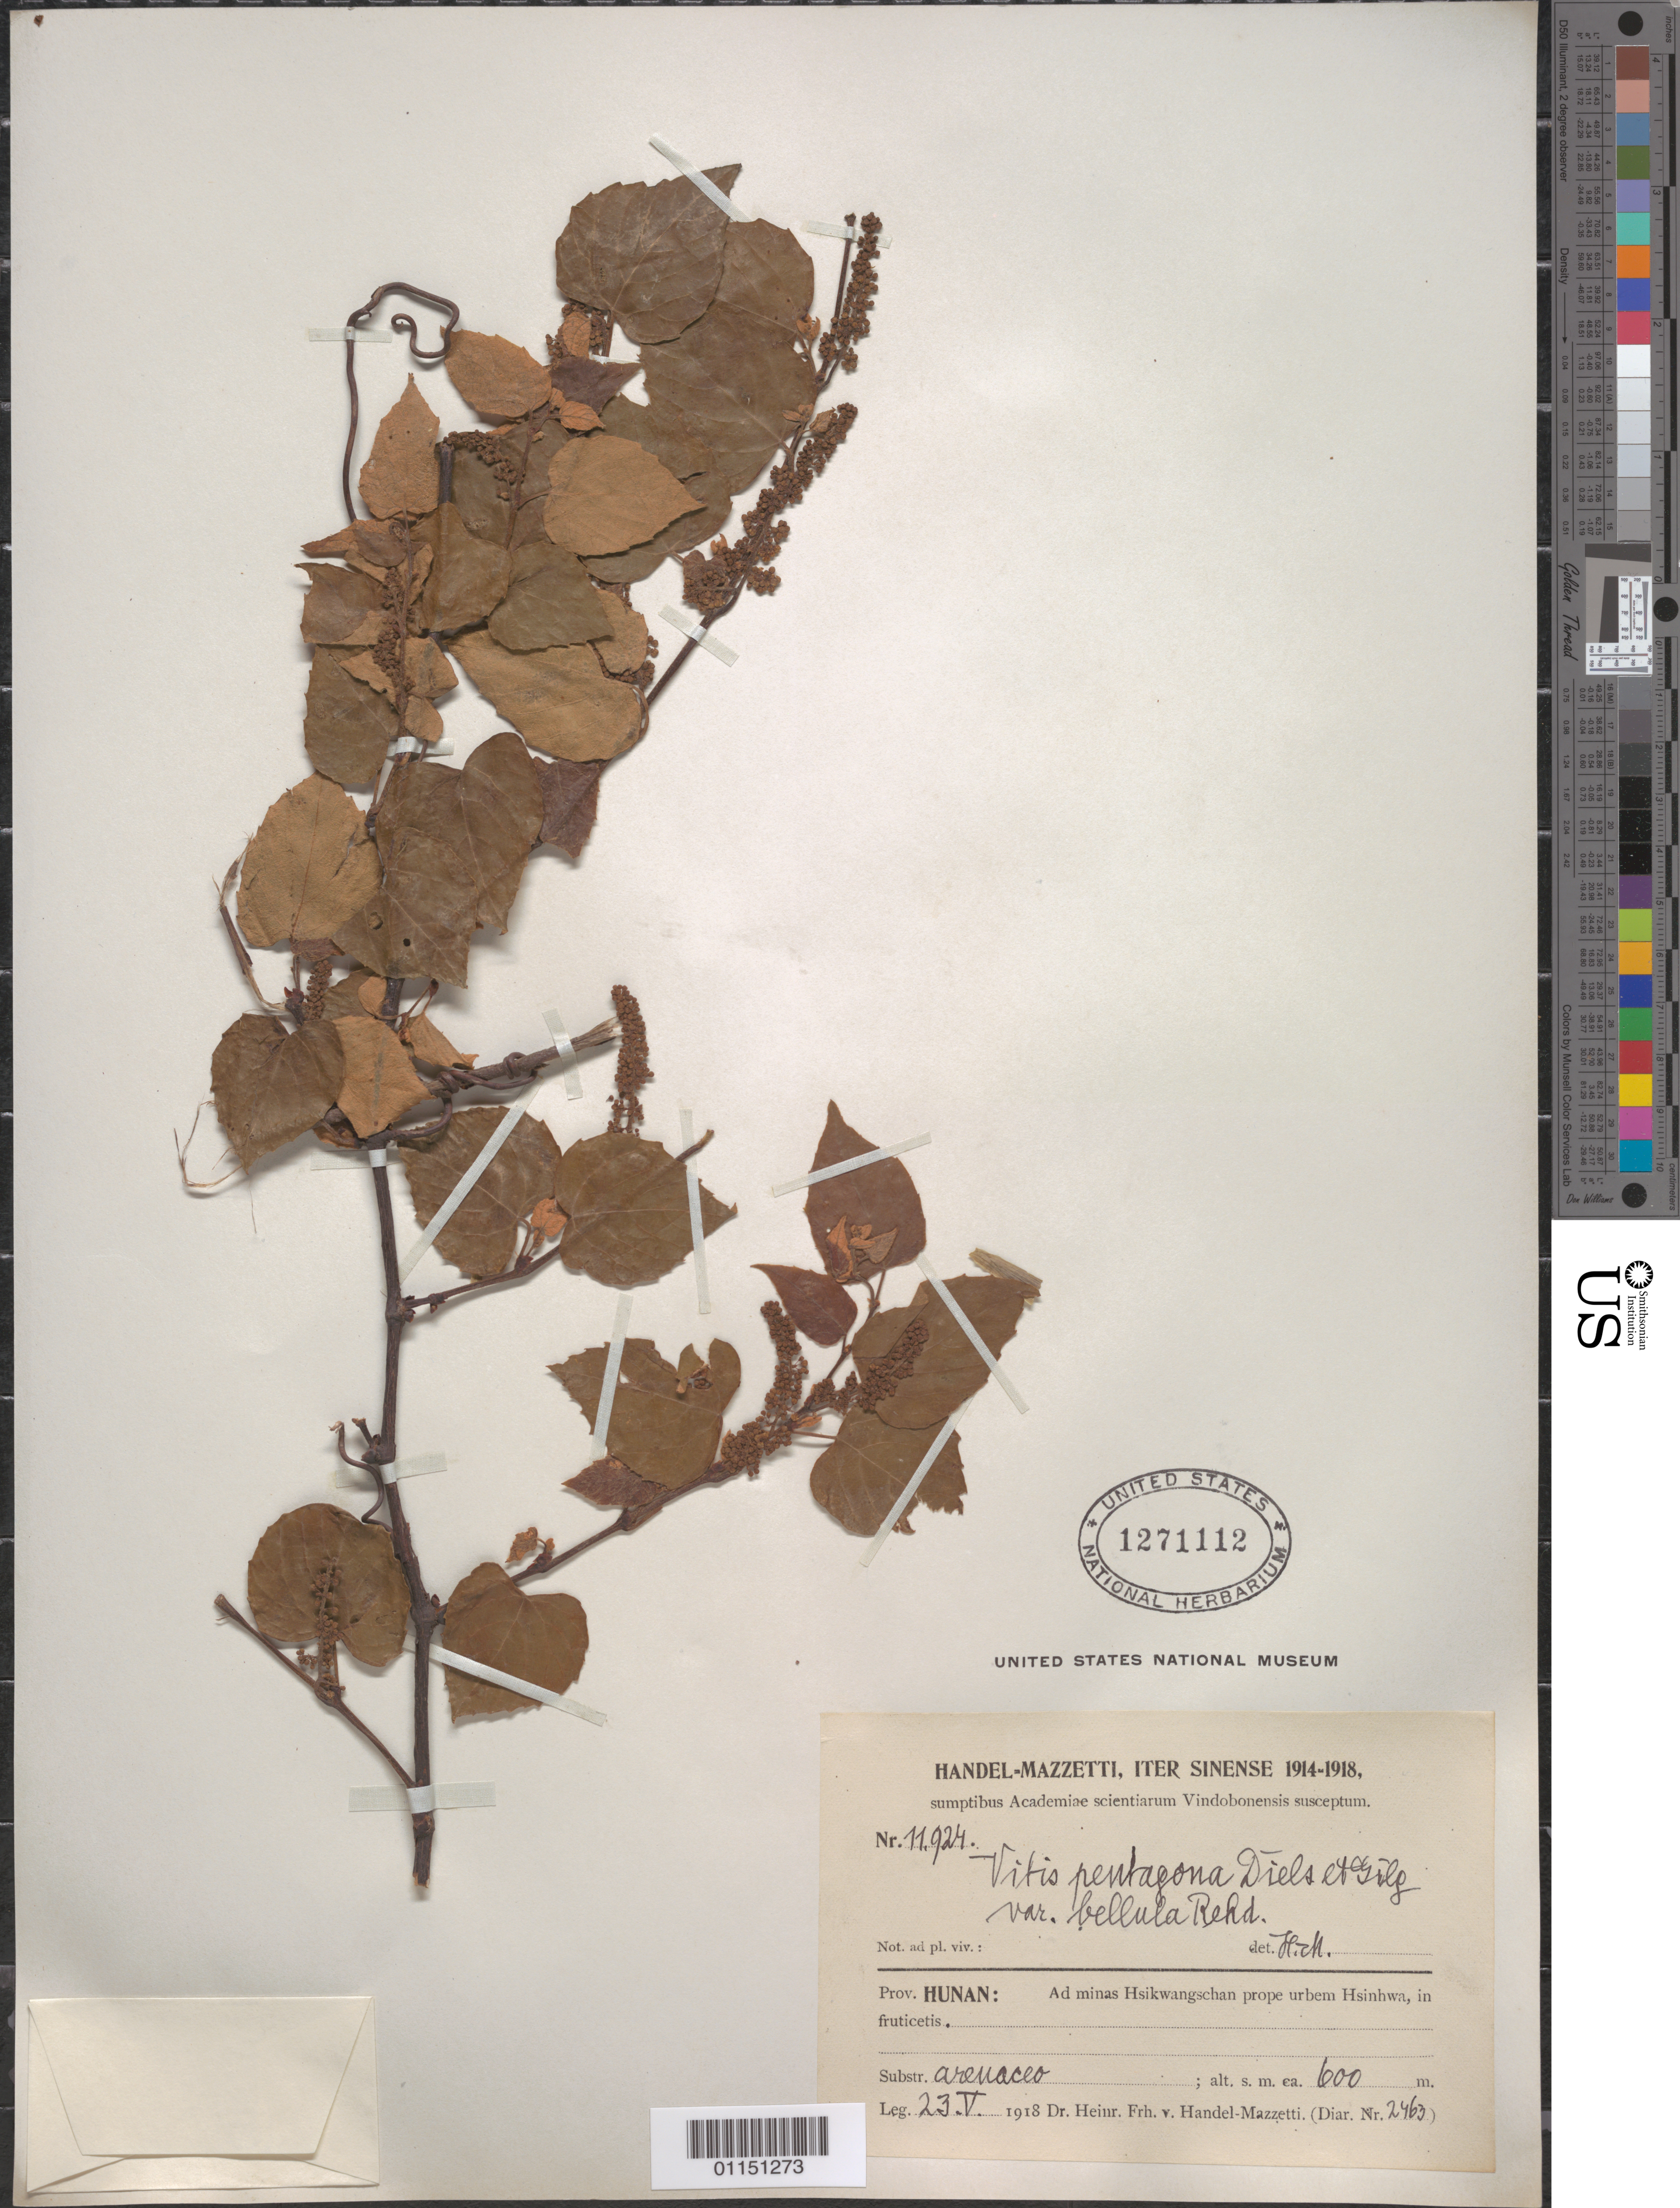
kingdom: Plantae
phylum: Tracheophyta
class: Magnoliopsida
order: Vitales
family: Vitaceae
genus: Vitis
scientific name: Vitis quinquangularis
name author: Rehder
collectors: H. Handel-Mazzetti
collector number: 11924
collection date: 1918-05-23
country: China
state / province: Hunan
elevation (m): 600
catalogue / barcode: US 1271112